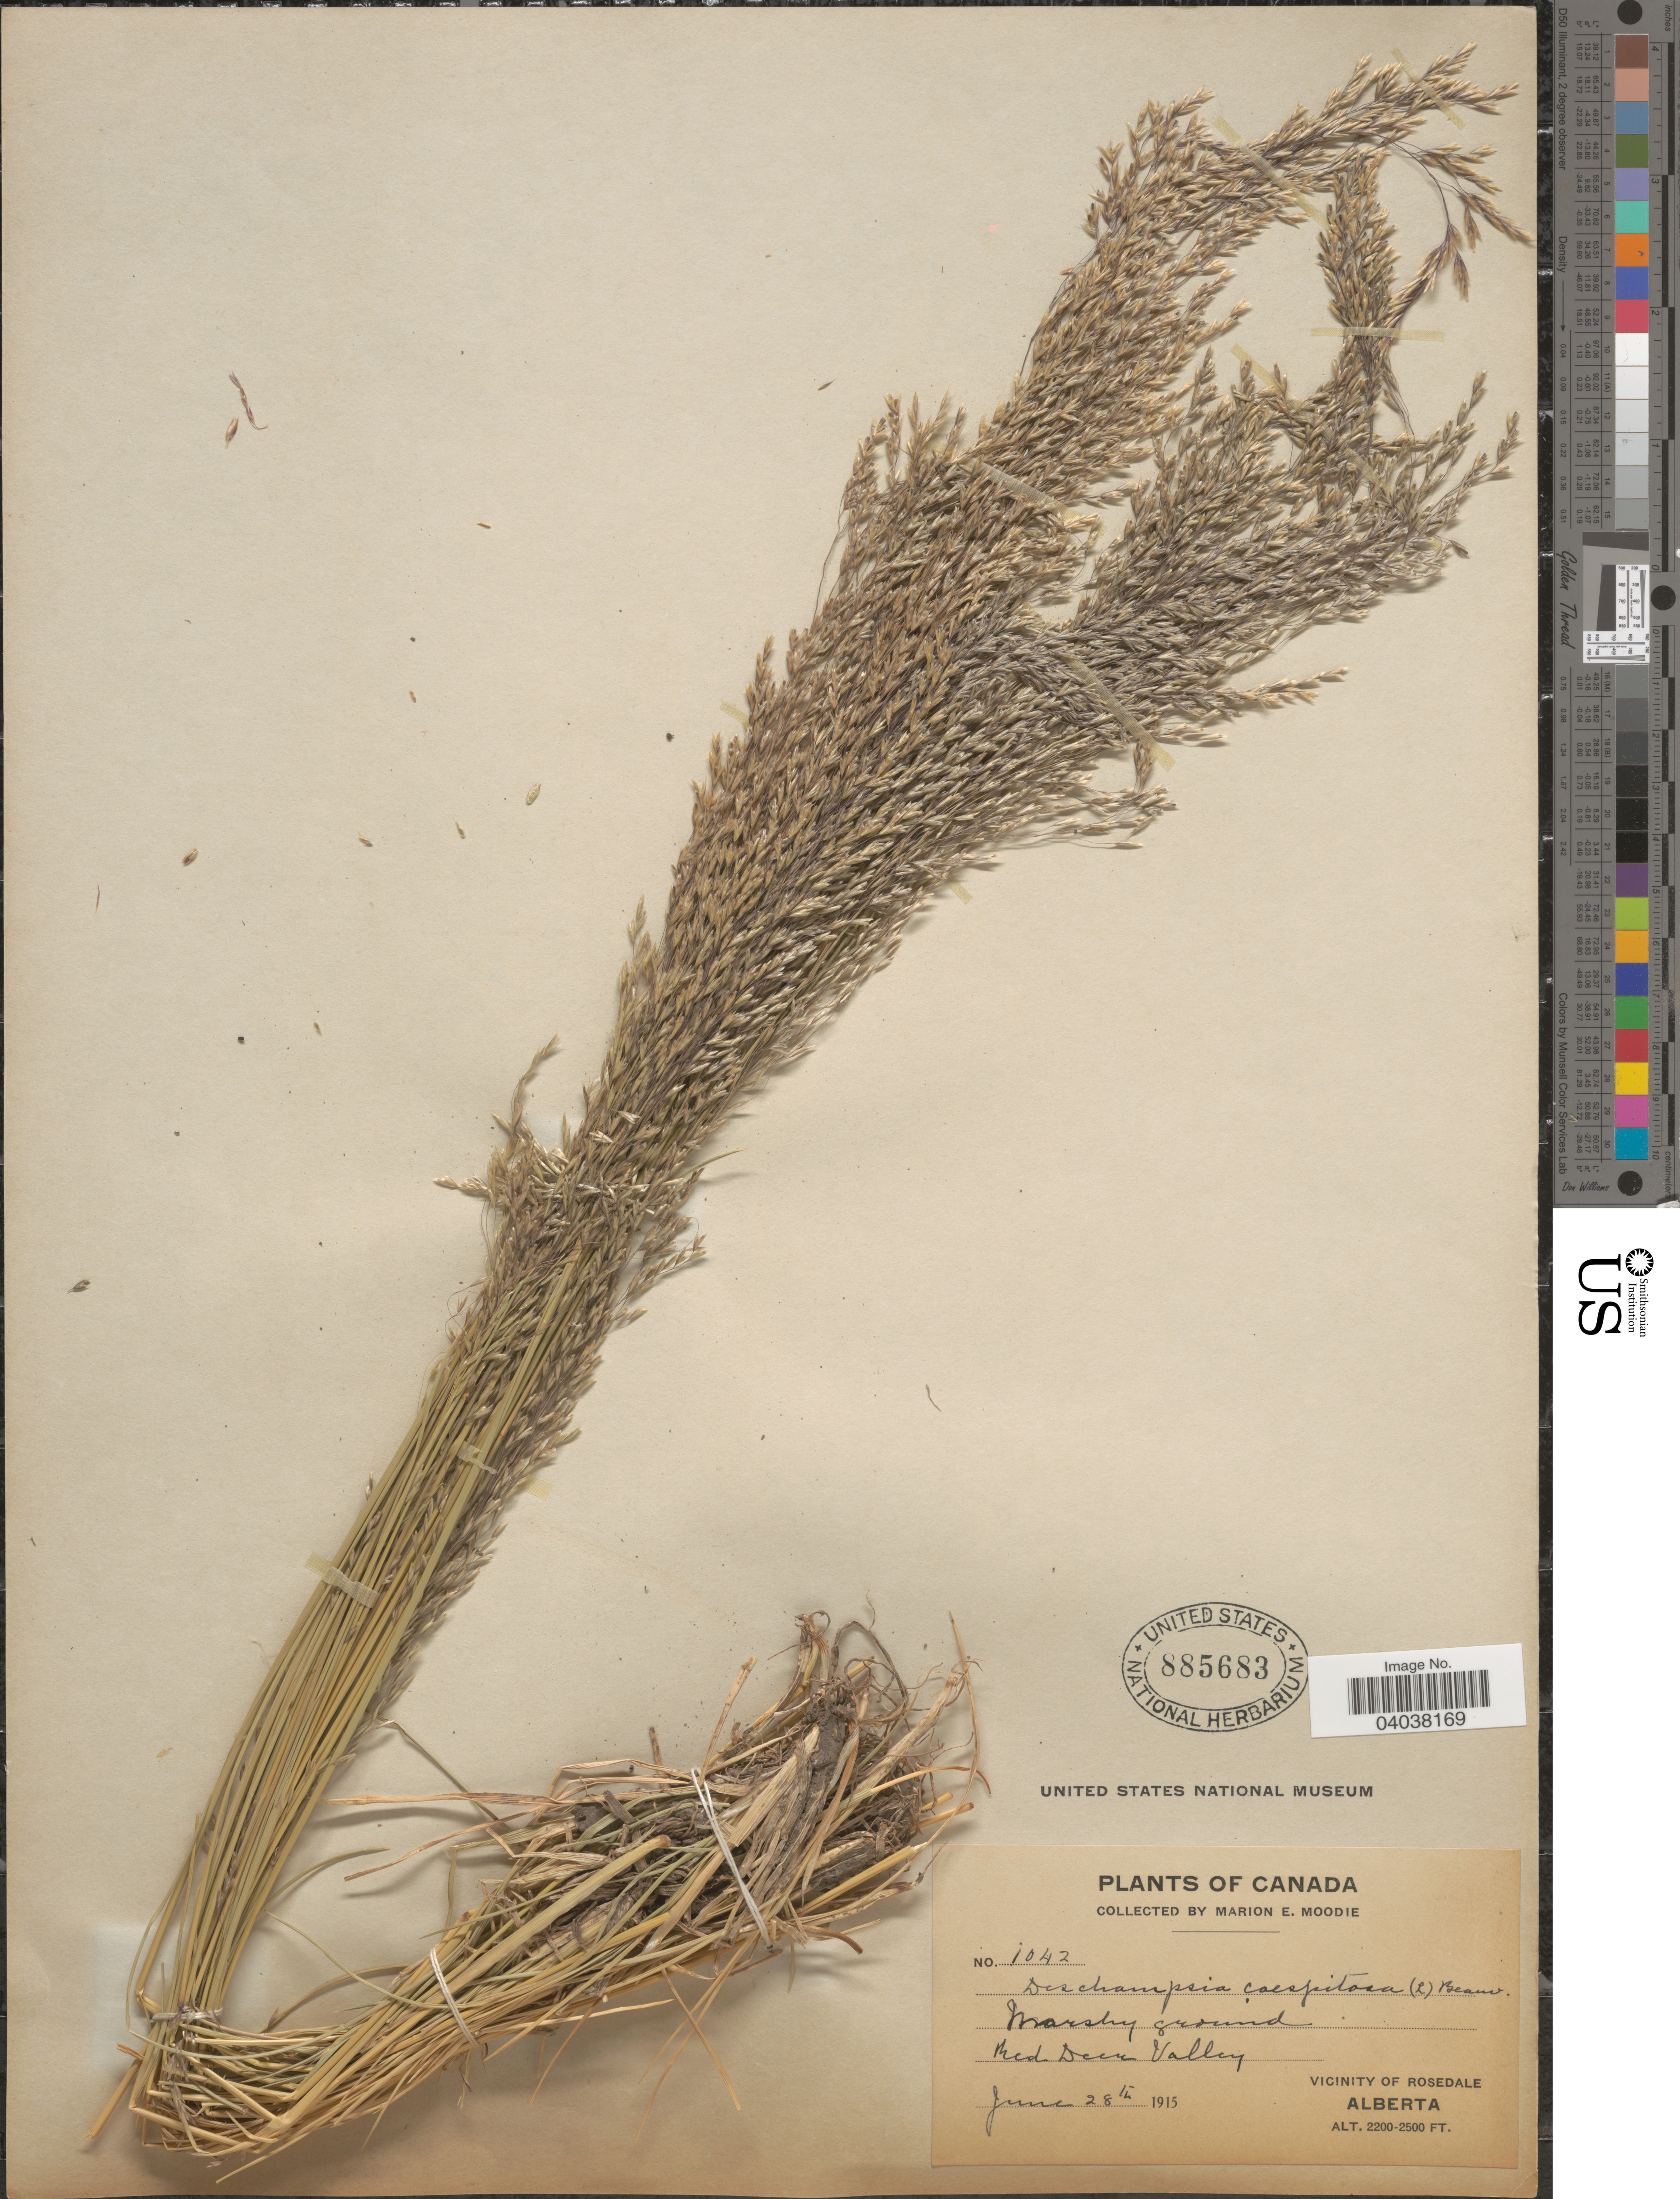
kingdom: Plantae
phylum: Tracheophyta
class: Liliopsida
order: Poales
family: Poaceae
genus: Deschampsia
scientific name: Deschampsia cespitosa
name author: (L.) P. Beauv.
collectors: M. E. Moodie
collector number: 1042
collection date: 1915-06-28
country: Canada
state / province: Alberta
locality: Red Deer Valley. Vicinity of Rosedale.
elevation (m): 671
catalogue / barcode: US 885683